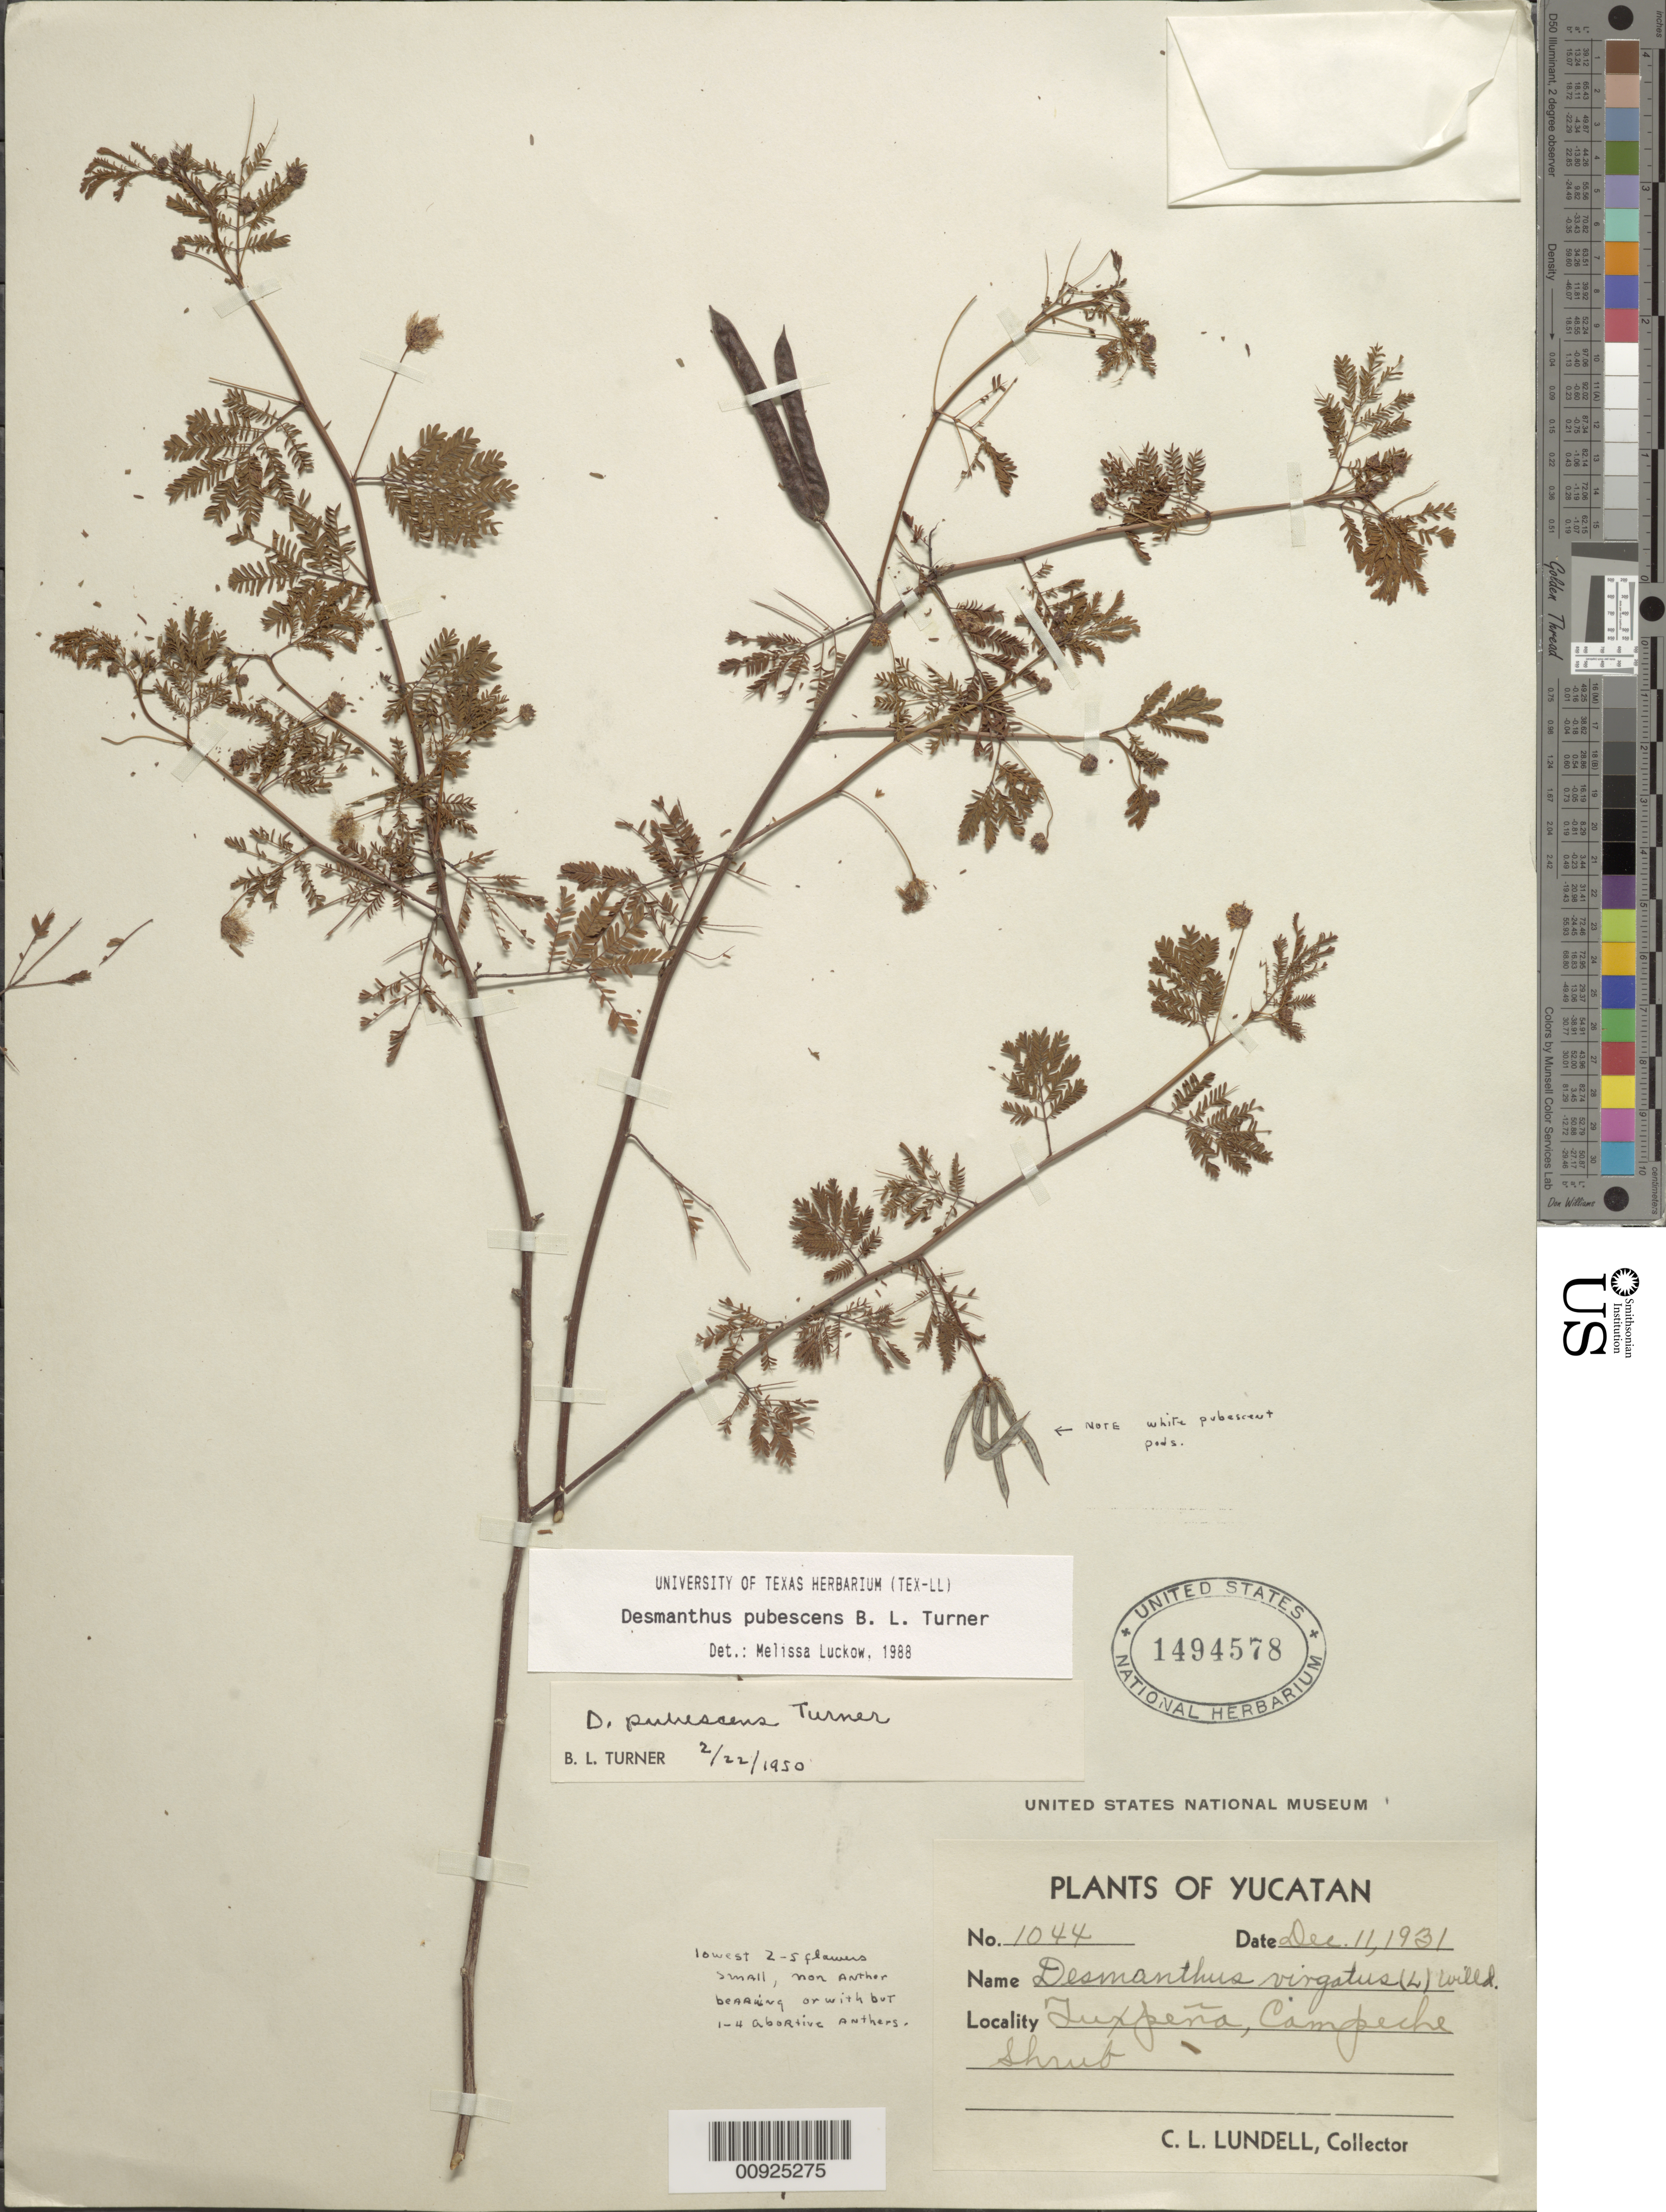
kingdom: Plantae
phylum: Tracheophyta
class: Magnoliopsida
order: Fabales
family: Fabaceae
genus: Desmanthus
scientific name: Desmanthus pubescens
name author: B.L. Turner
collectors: C. L. Lundell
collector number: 1044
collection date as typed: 11 Dec 1931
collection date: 1931-12-11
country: Mexico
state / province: Campeche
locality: Tuxpeña, Campeche.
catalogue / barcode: US 1494578